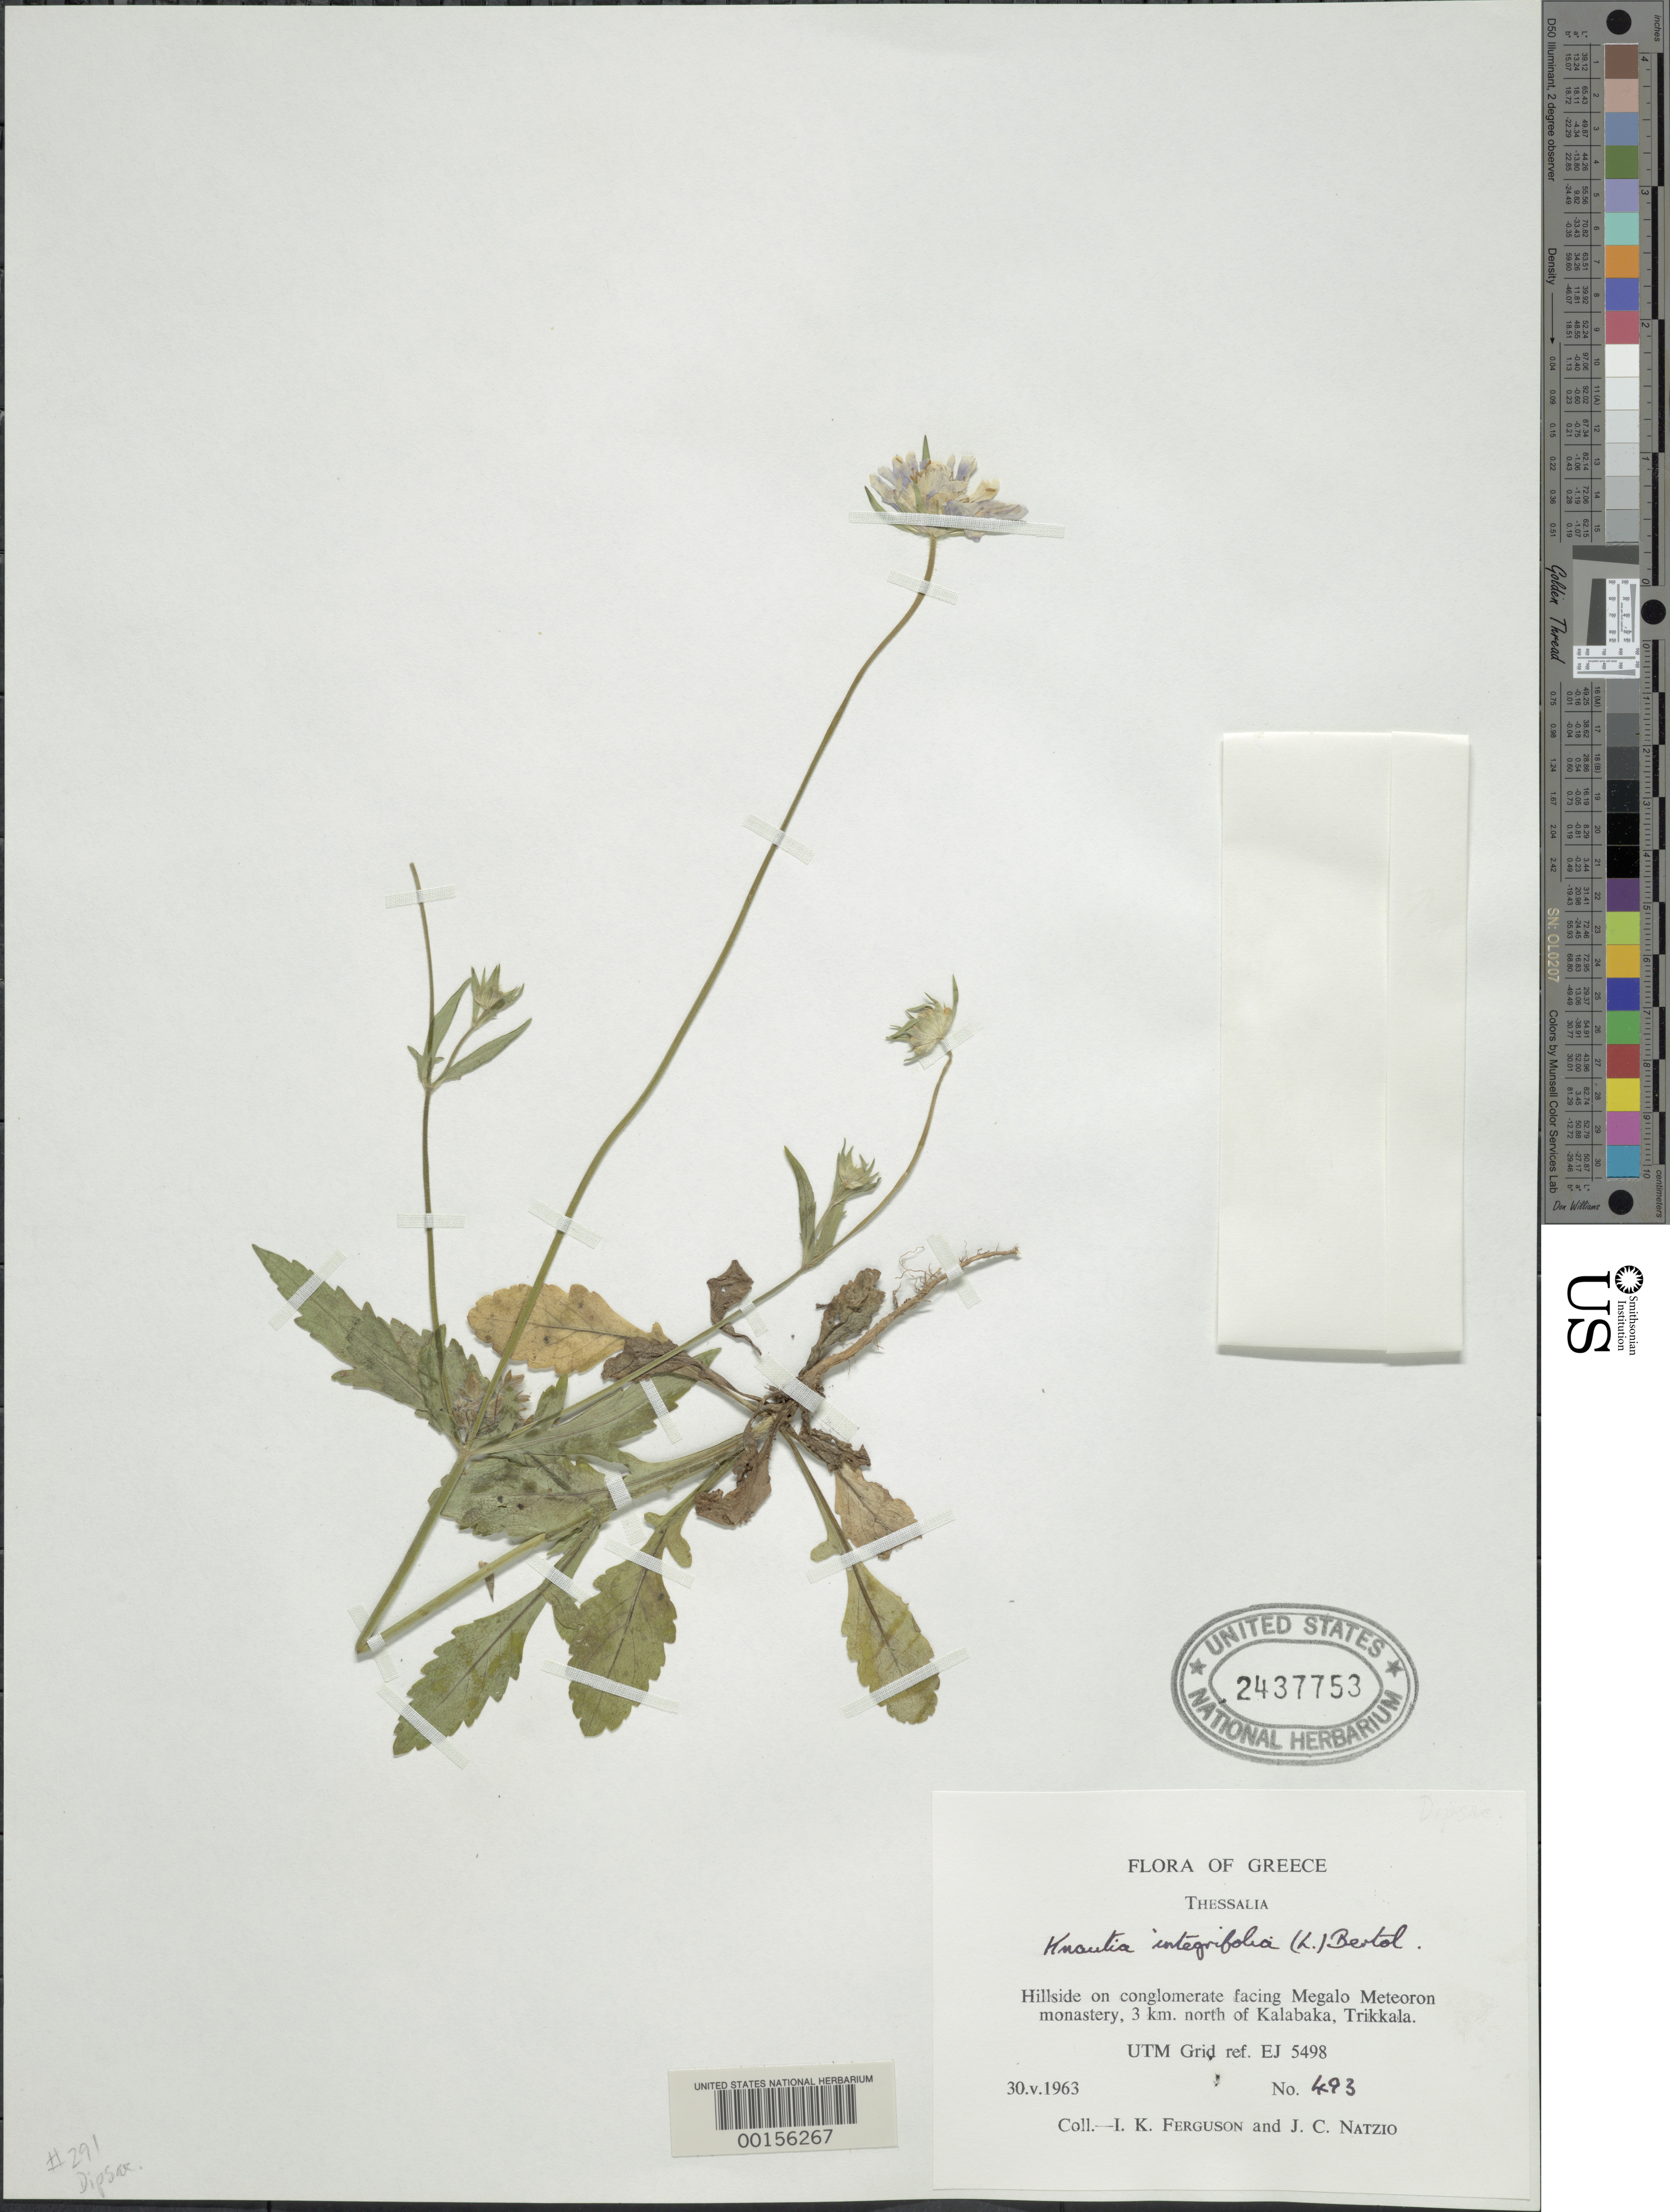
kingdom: Plantae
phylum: Tracheophyta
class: Magnoliopsida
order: Dipsacales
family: Caprifoliaceae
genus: Knautia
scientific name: Knautia integrifolia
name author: Bertero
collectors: I. K. Ferguson & J. Natzio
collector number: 493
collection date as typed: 30 May 1963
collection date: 1963-05-30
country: Greece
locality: Thessalia, facing Megalo Meteoron, N of Kalabaka, Trikkala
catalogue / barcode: US 2437753